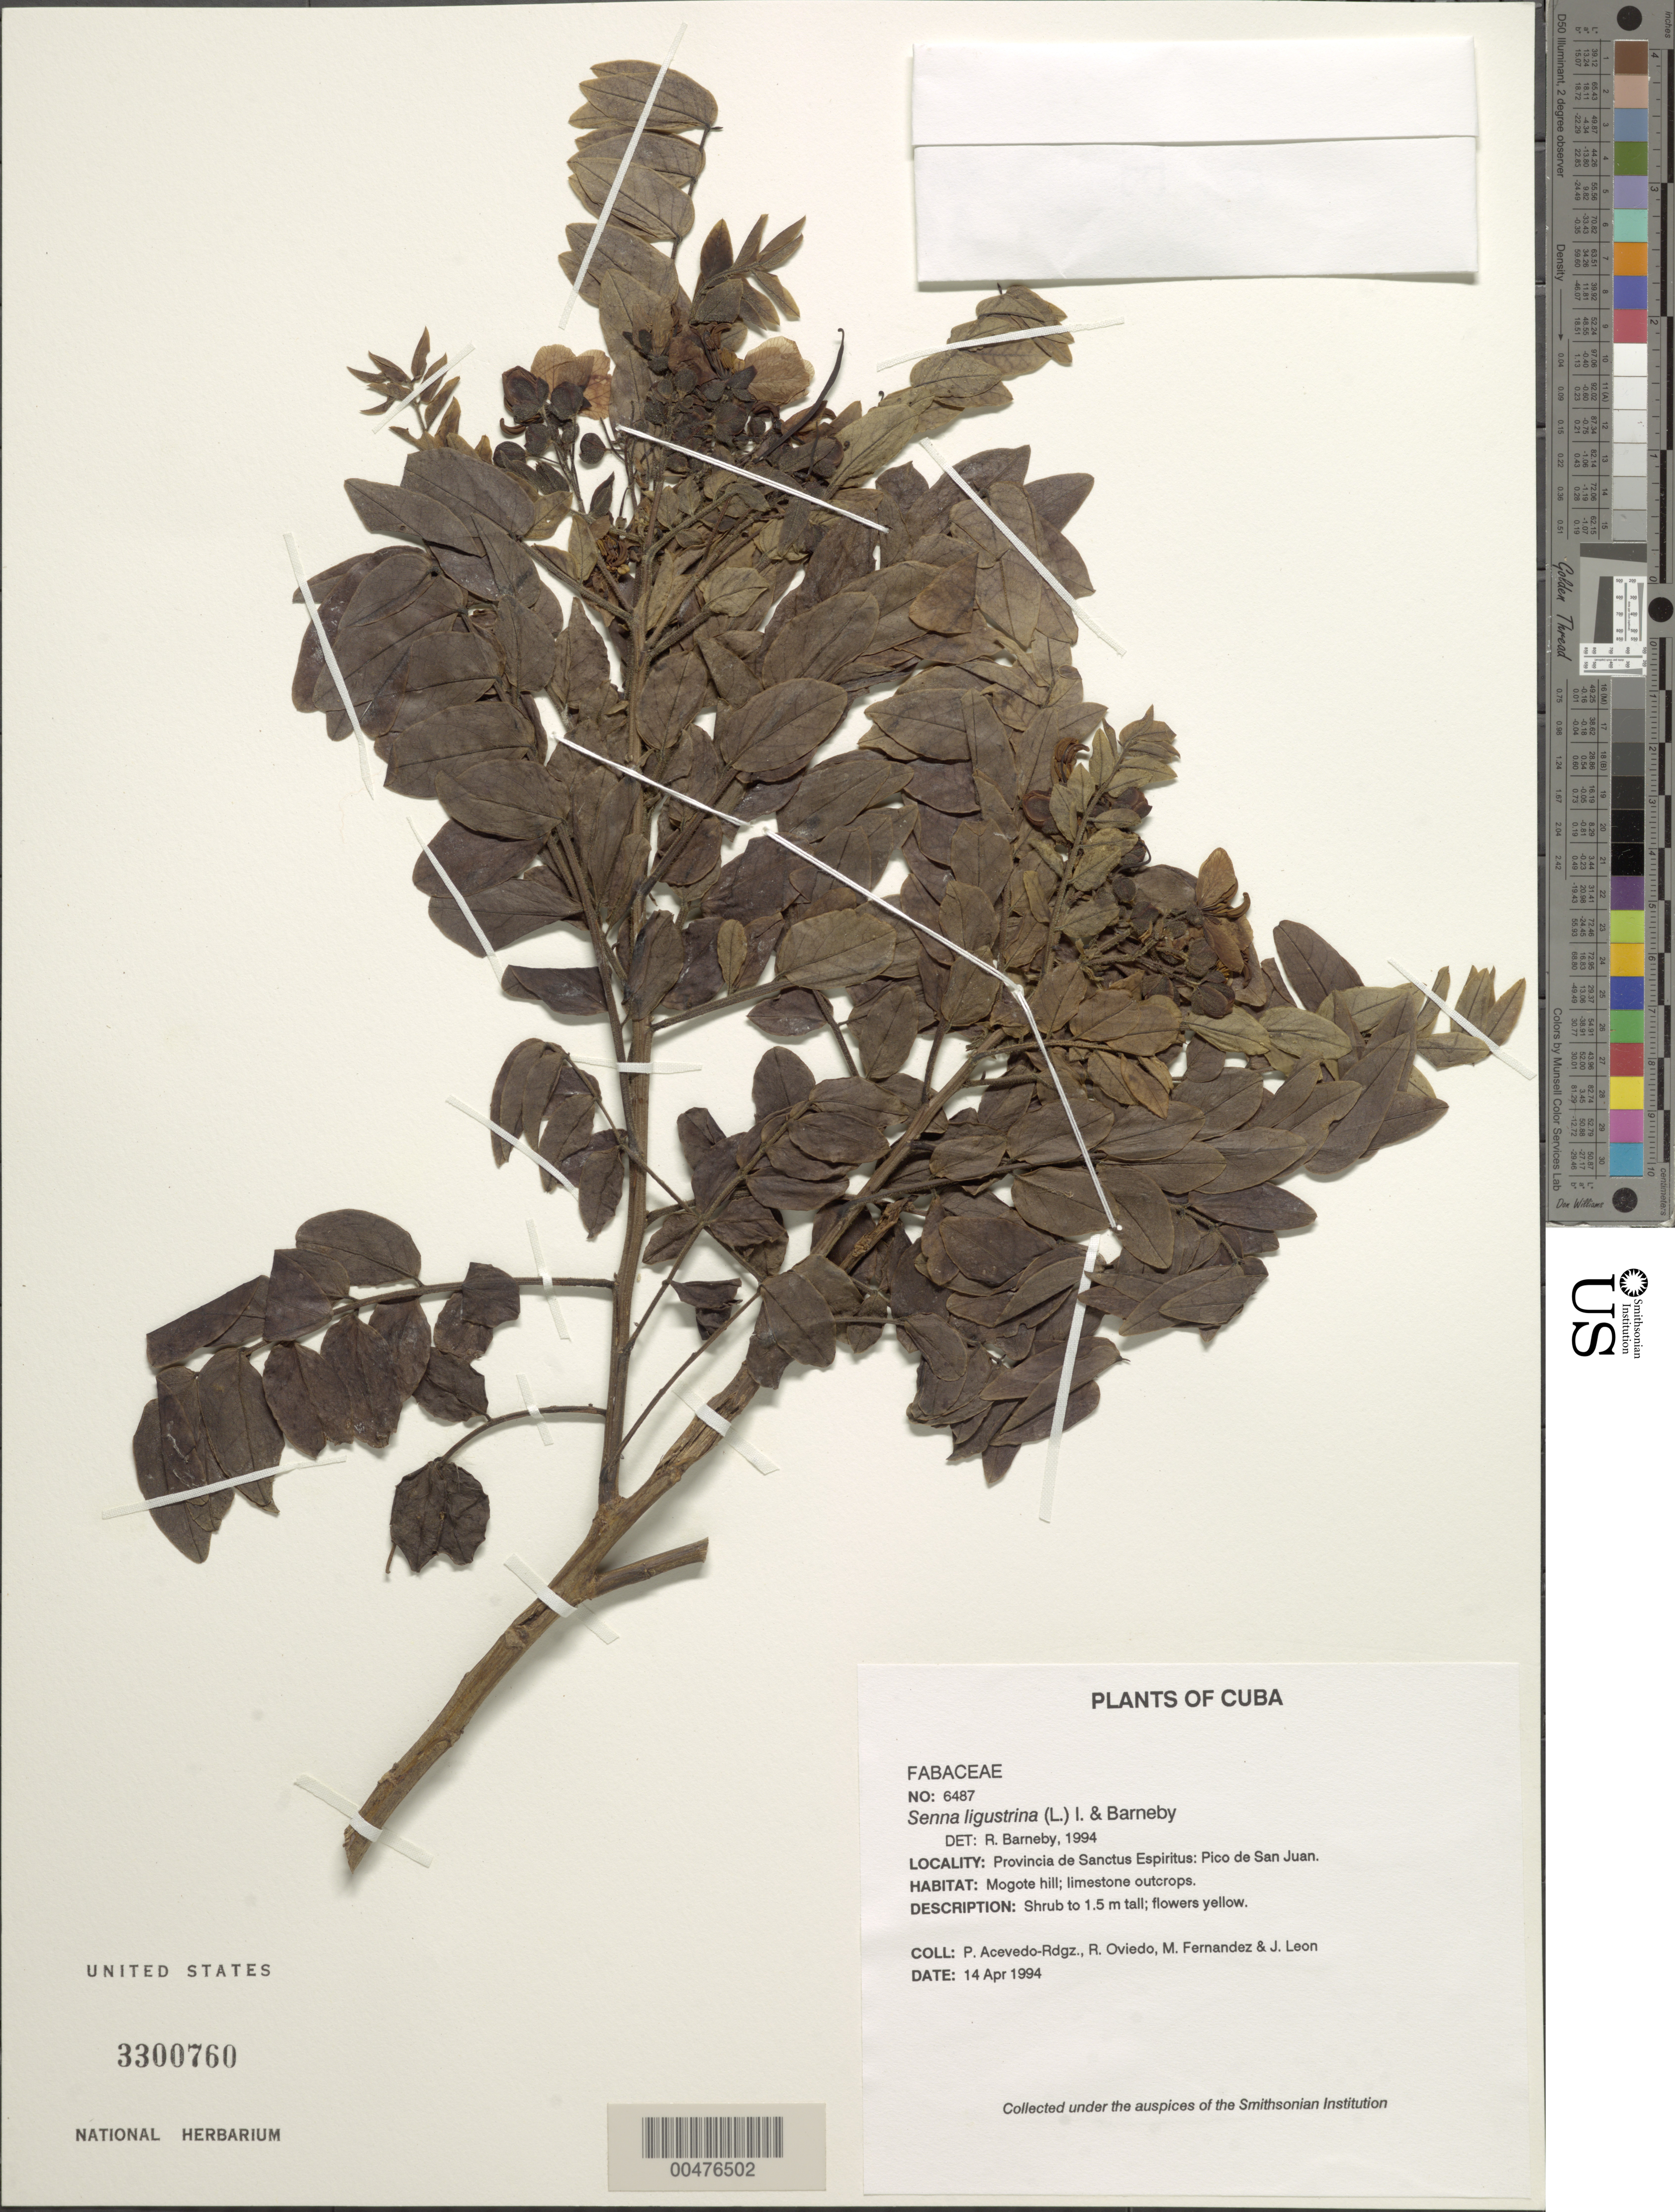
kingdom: Plantae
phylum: Tracheophyta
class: Magnoliopsida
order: Fabales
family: Fabaceae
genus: Senna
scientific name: Senna ligustrina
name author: (L.) H.S. Irwin & Barneby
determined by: Barneby, Rupert C., (NY)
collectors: P. Acevedo-Rodr., R. Oviedo, M. Fernández & J. León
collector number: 6487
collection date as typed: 14 Apr 1994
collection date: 1994-04-14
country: Cuba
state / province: Sancti Spiritus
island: Cuba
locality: Provincia de Sanctus Espiritus; Pico de San Juan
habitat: Mogote hill; limestone outcrops.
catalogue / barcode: US 3300760